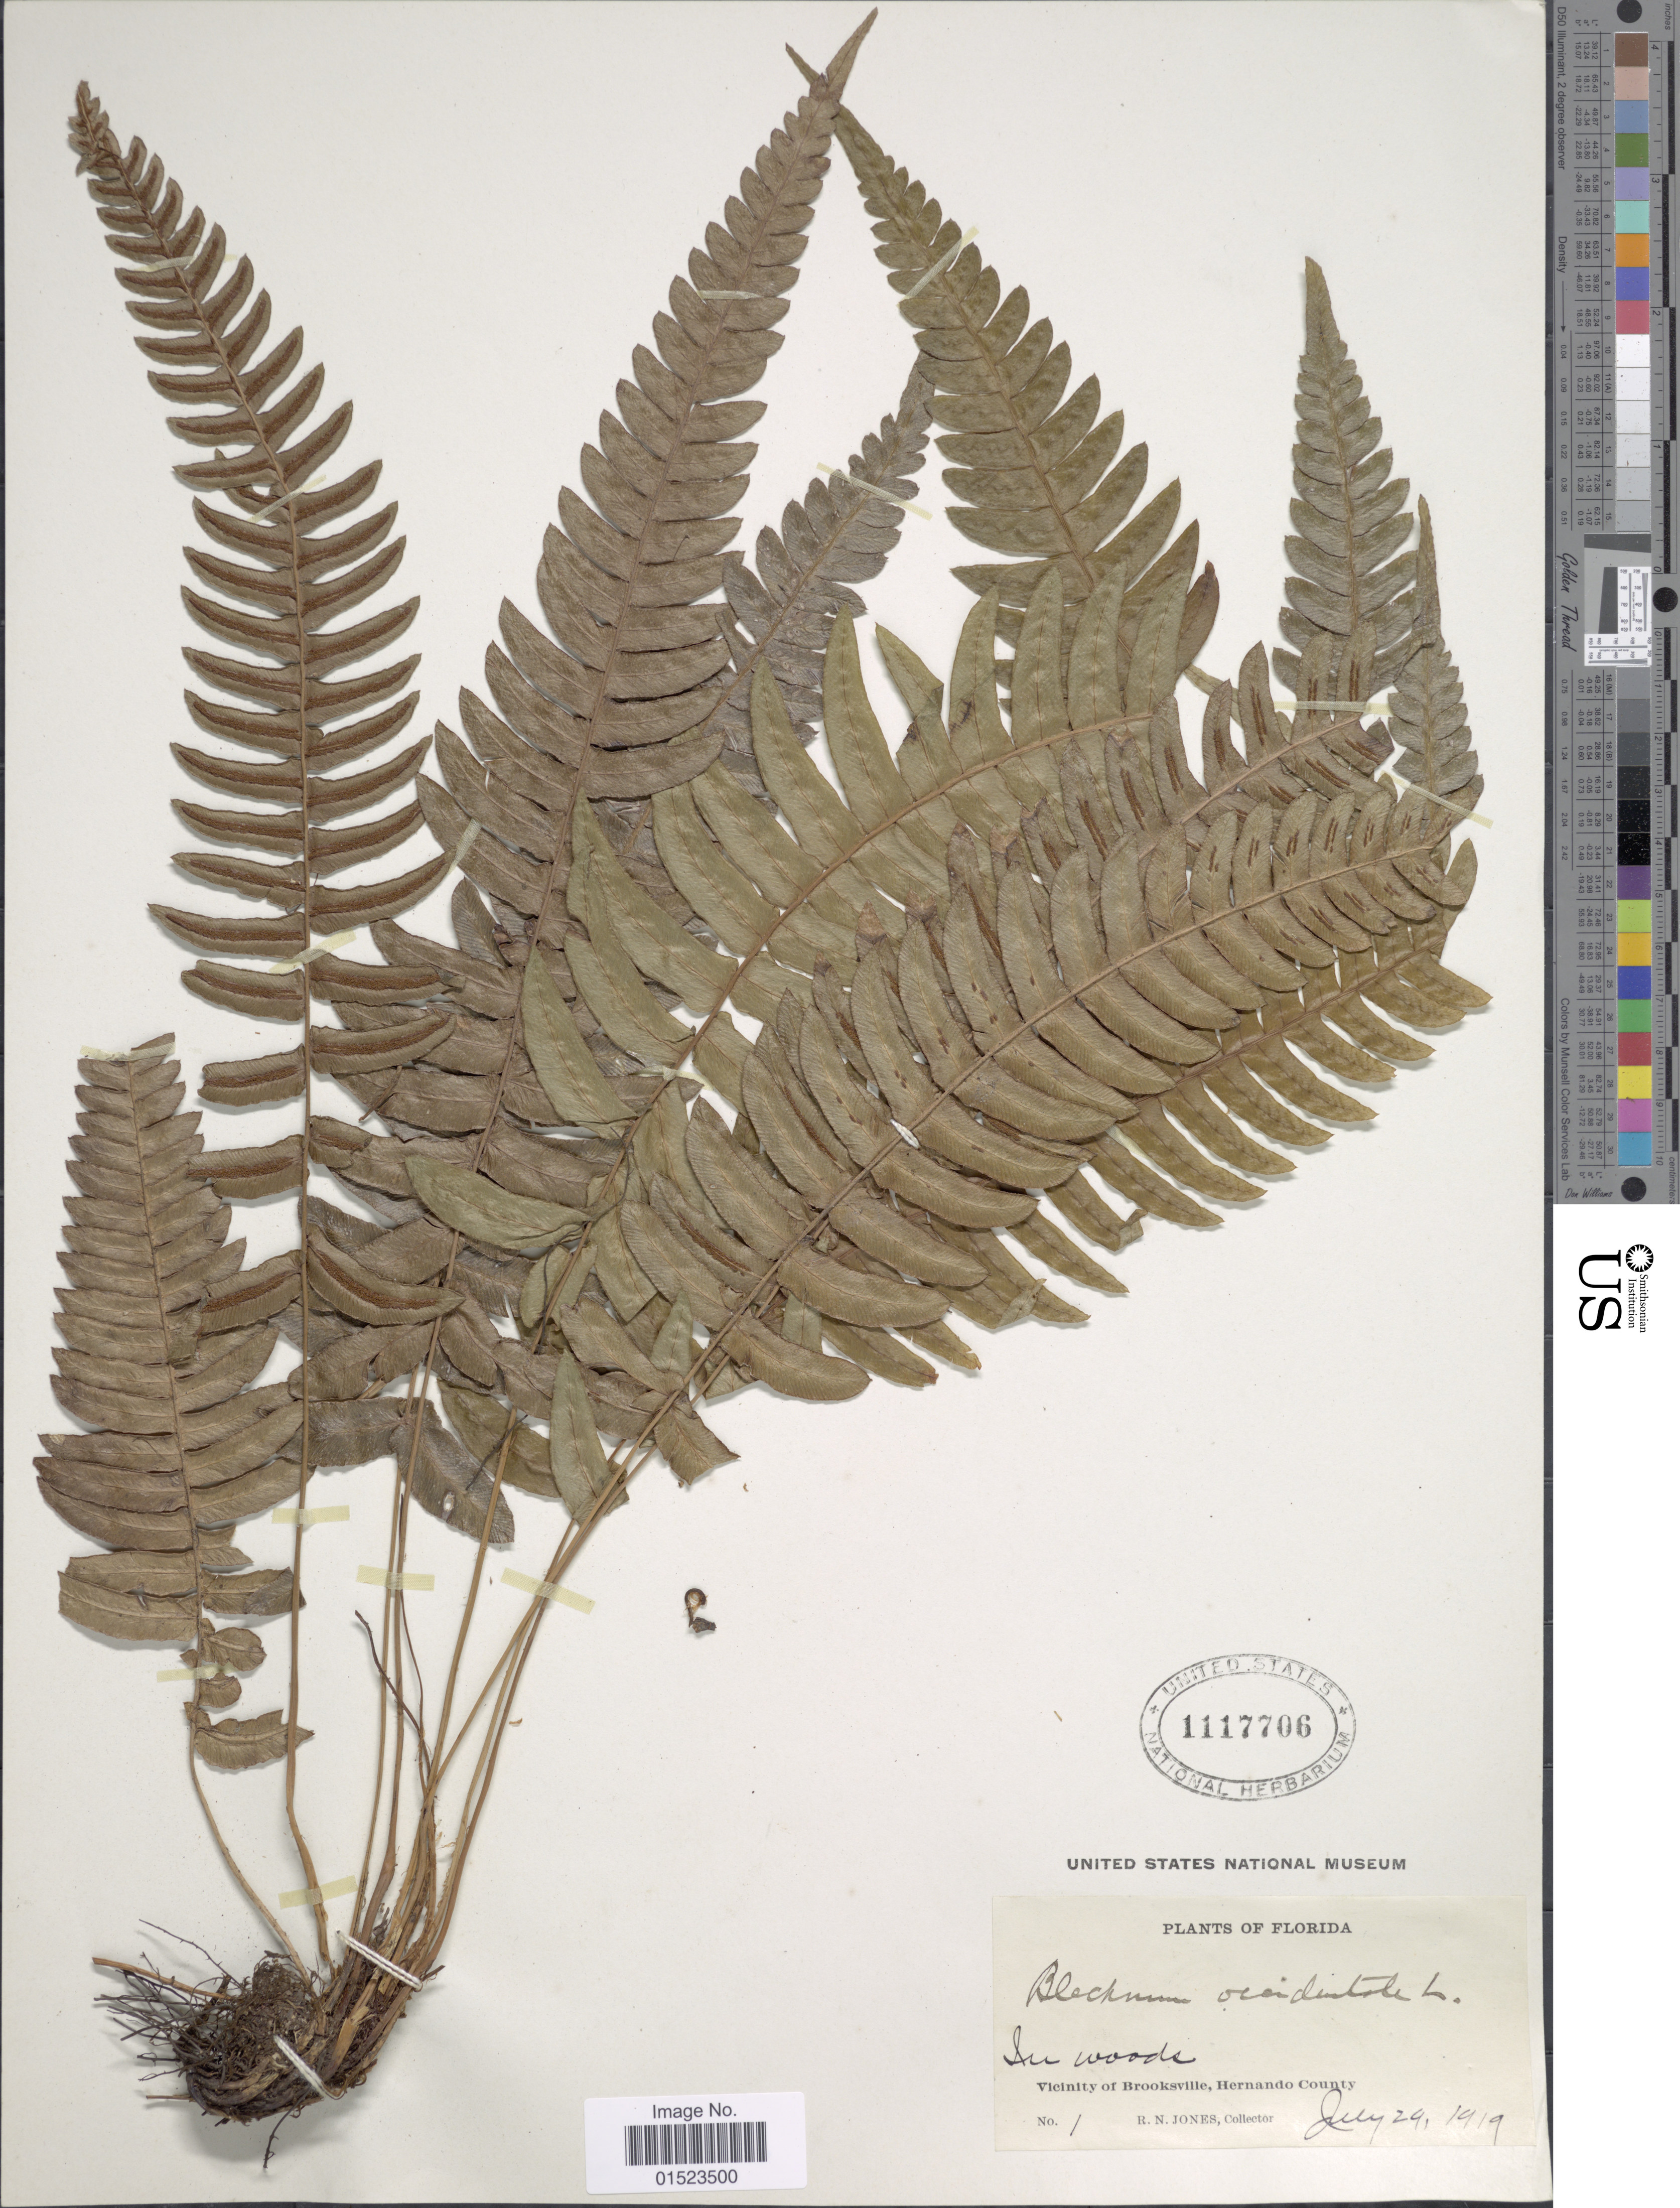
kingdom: Plantae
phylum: Tracheophyta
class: Polypodiopsida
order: Polypodiales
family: Blechnaceae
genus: Blechnum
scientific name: Blechnum glandulosum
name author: Link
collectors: R. N. Jones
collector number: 1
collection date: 1919-07-24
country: United States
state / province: Florida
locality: Vicinity of Brooksville, Hernando County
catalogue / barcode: US 1117706